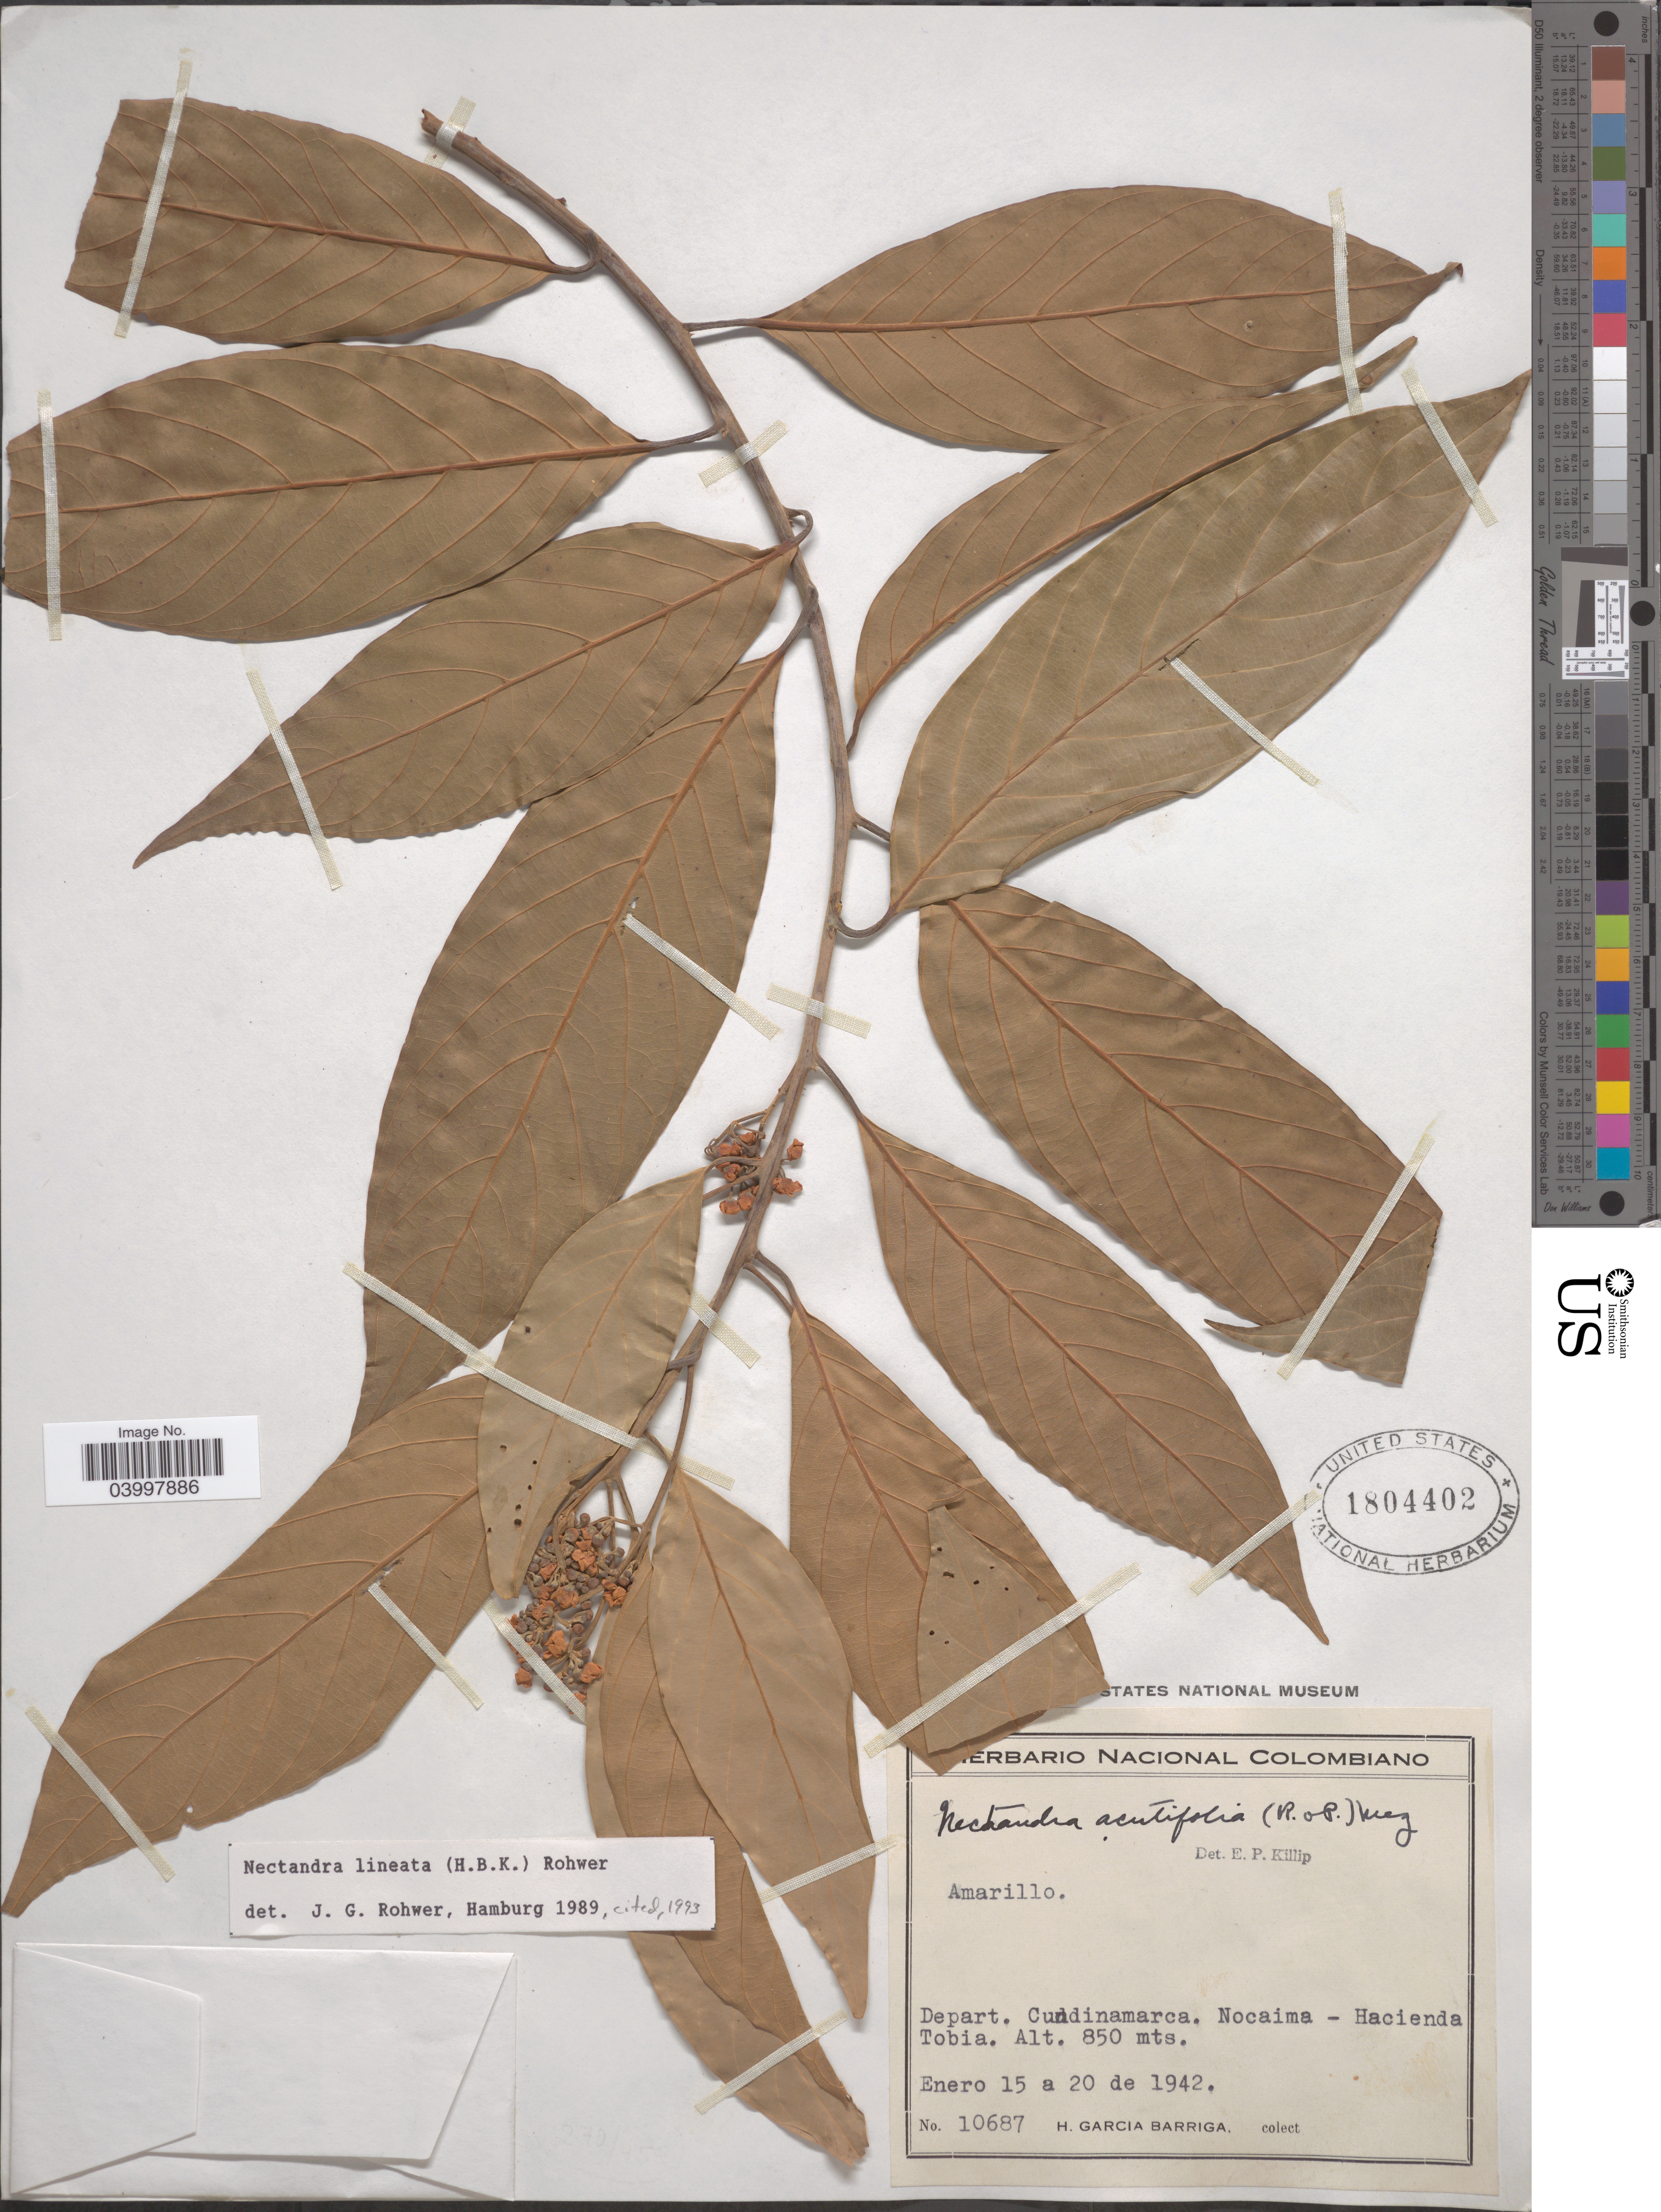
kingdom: Plantae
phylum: Tracheophyta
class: Magnoliopsida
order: Laurales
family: Lauraceae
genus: Nectandra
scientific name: Nectandra lineata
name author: (Kunth) Rohwer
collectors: H. García Barriga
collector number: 10687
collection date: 1942-01-15/1942-11-20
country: Colombia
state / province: Cundinamarca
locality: Depart. Cundinamarca. Nocaima - Hacienda Tobia.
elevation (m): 850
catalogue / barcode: US 1804402